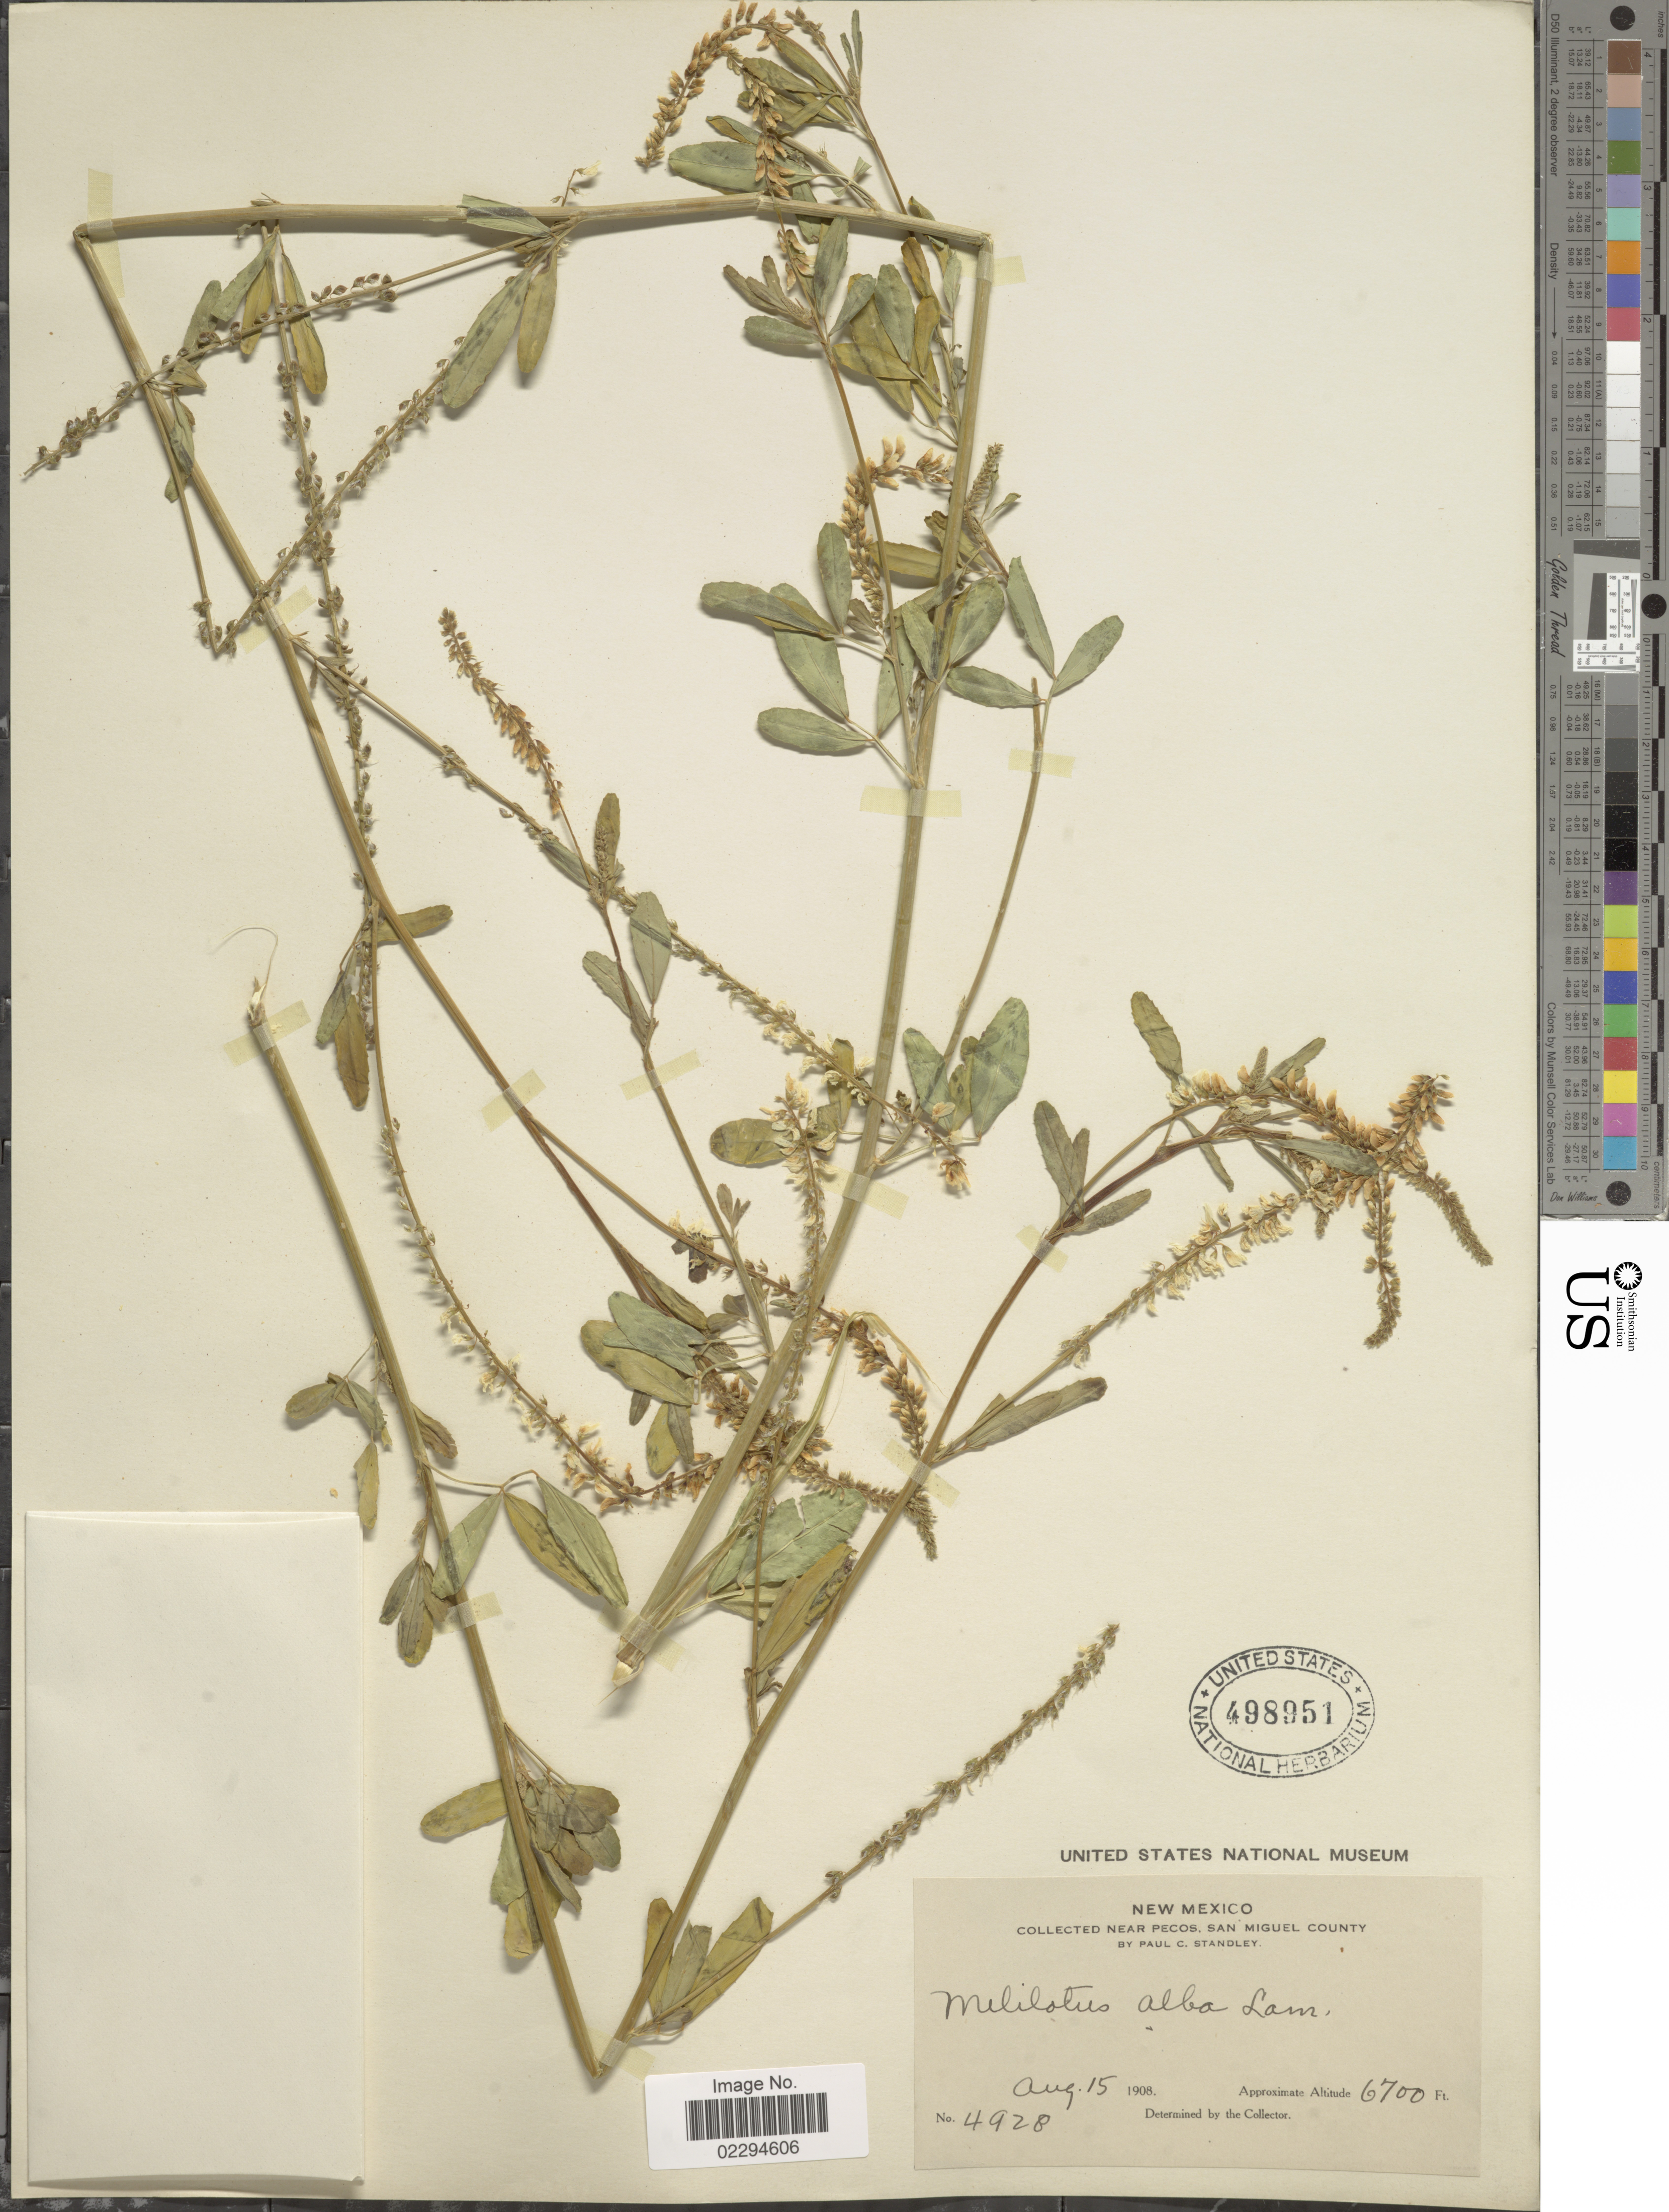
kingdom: Plantae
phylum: Tracheophyta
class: Magnoliopsida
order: Fabales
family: Fabaceae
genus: Melilotus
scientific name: Melilotus albus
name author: Medik.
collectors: P. C. Standley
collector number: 4928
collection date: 1908-08-15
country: United States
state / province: New Mexico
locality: Near Pecos, San Miguel County.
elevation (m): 2042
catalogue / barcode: US 498951